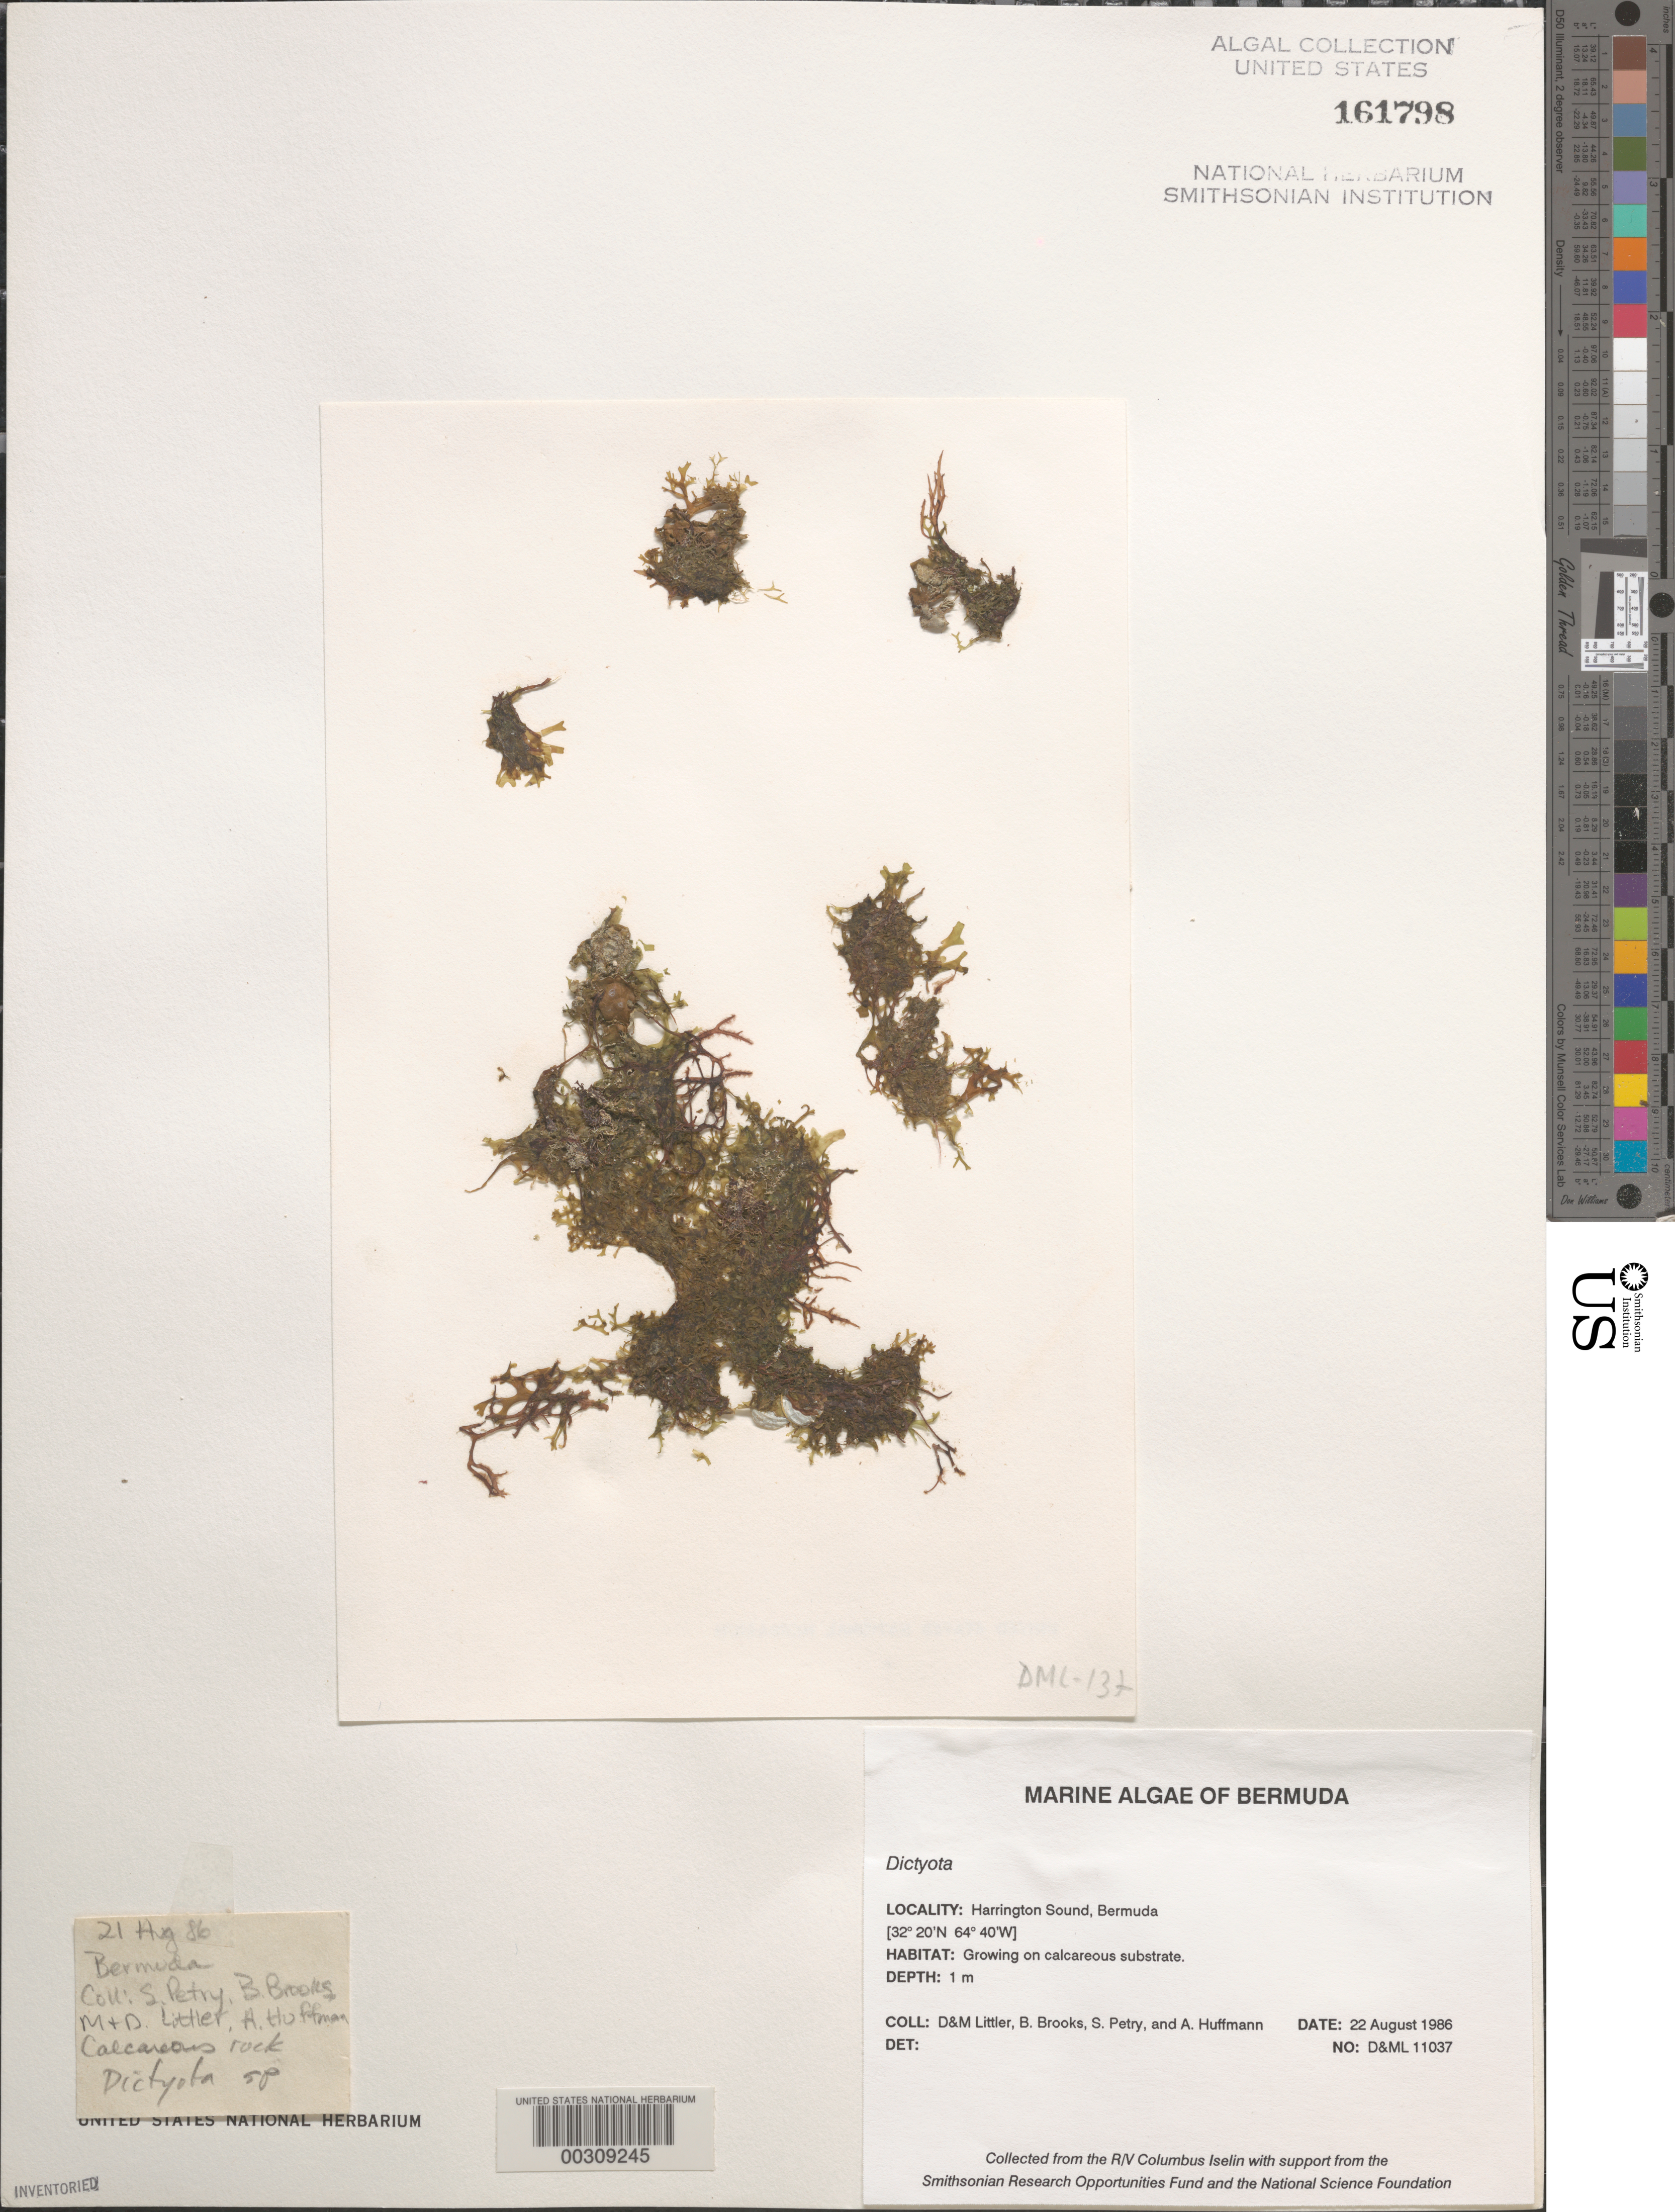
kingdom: Chromista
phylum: Ochrophyta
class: Phaeophyceae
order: Dictyotales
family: Dictyotaceae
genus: Dictyota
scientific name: Dictyota sp.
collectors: D. S. Littler, M. M. Littler & B. Brooks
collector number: D&ML 11137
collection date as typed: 21 Aug 1986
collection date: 1986-08-21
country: Bermuda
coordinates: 32 20' N, 64 33' W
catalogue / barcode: US 161798